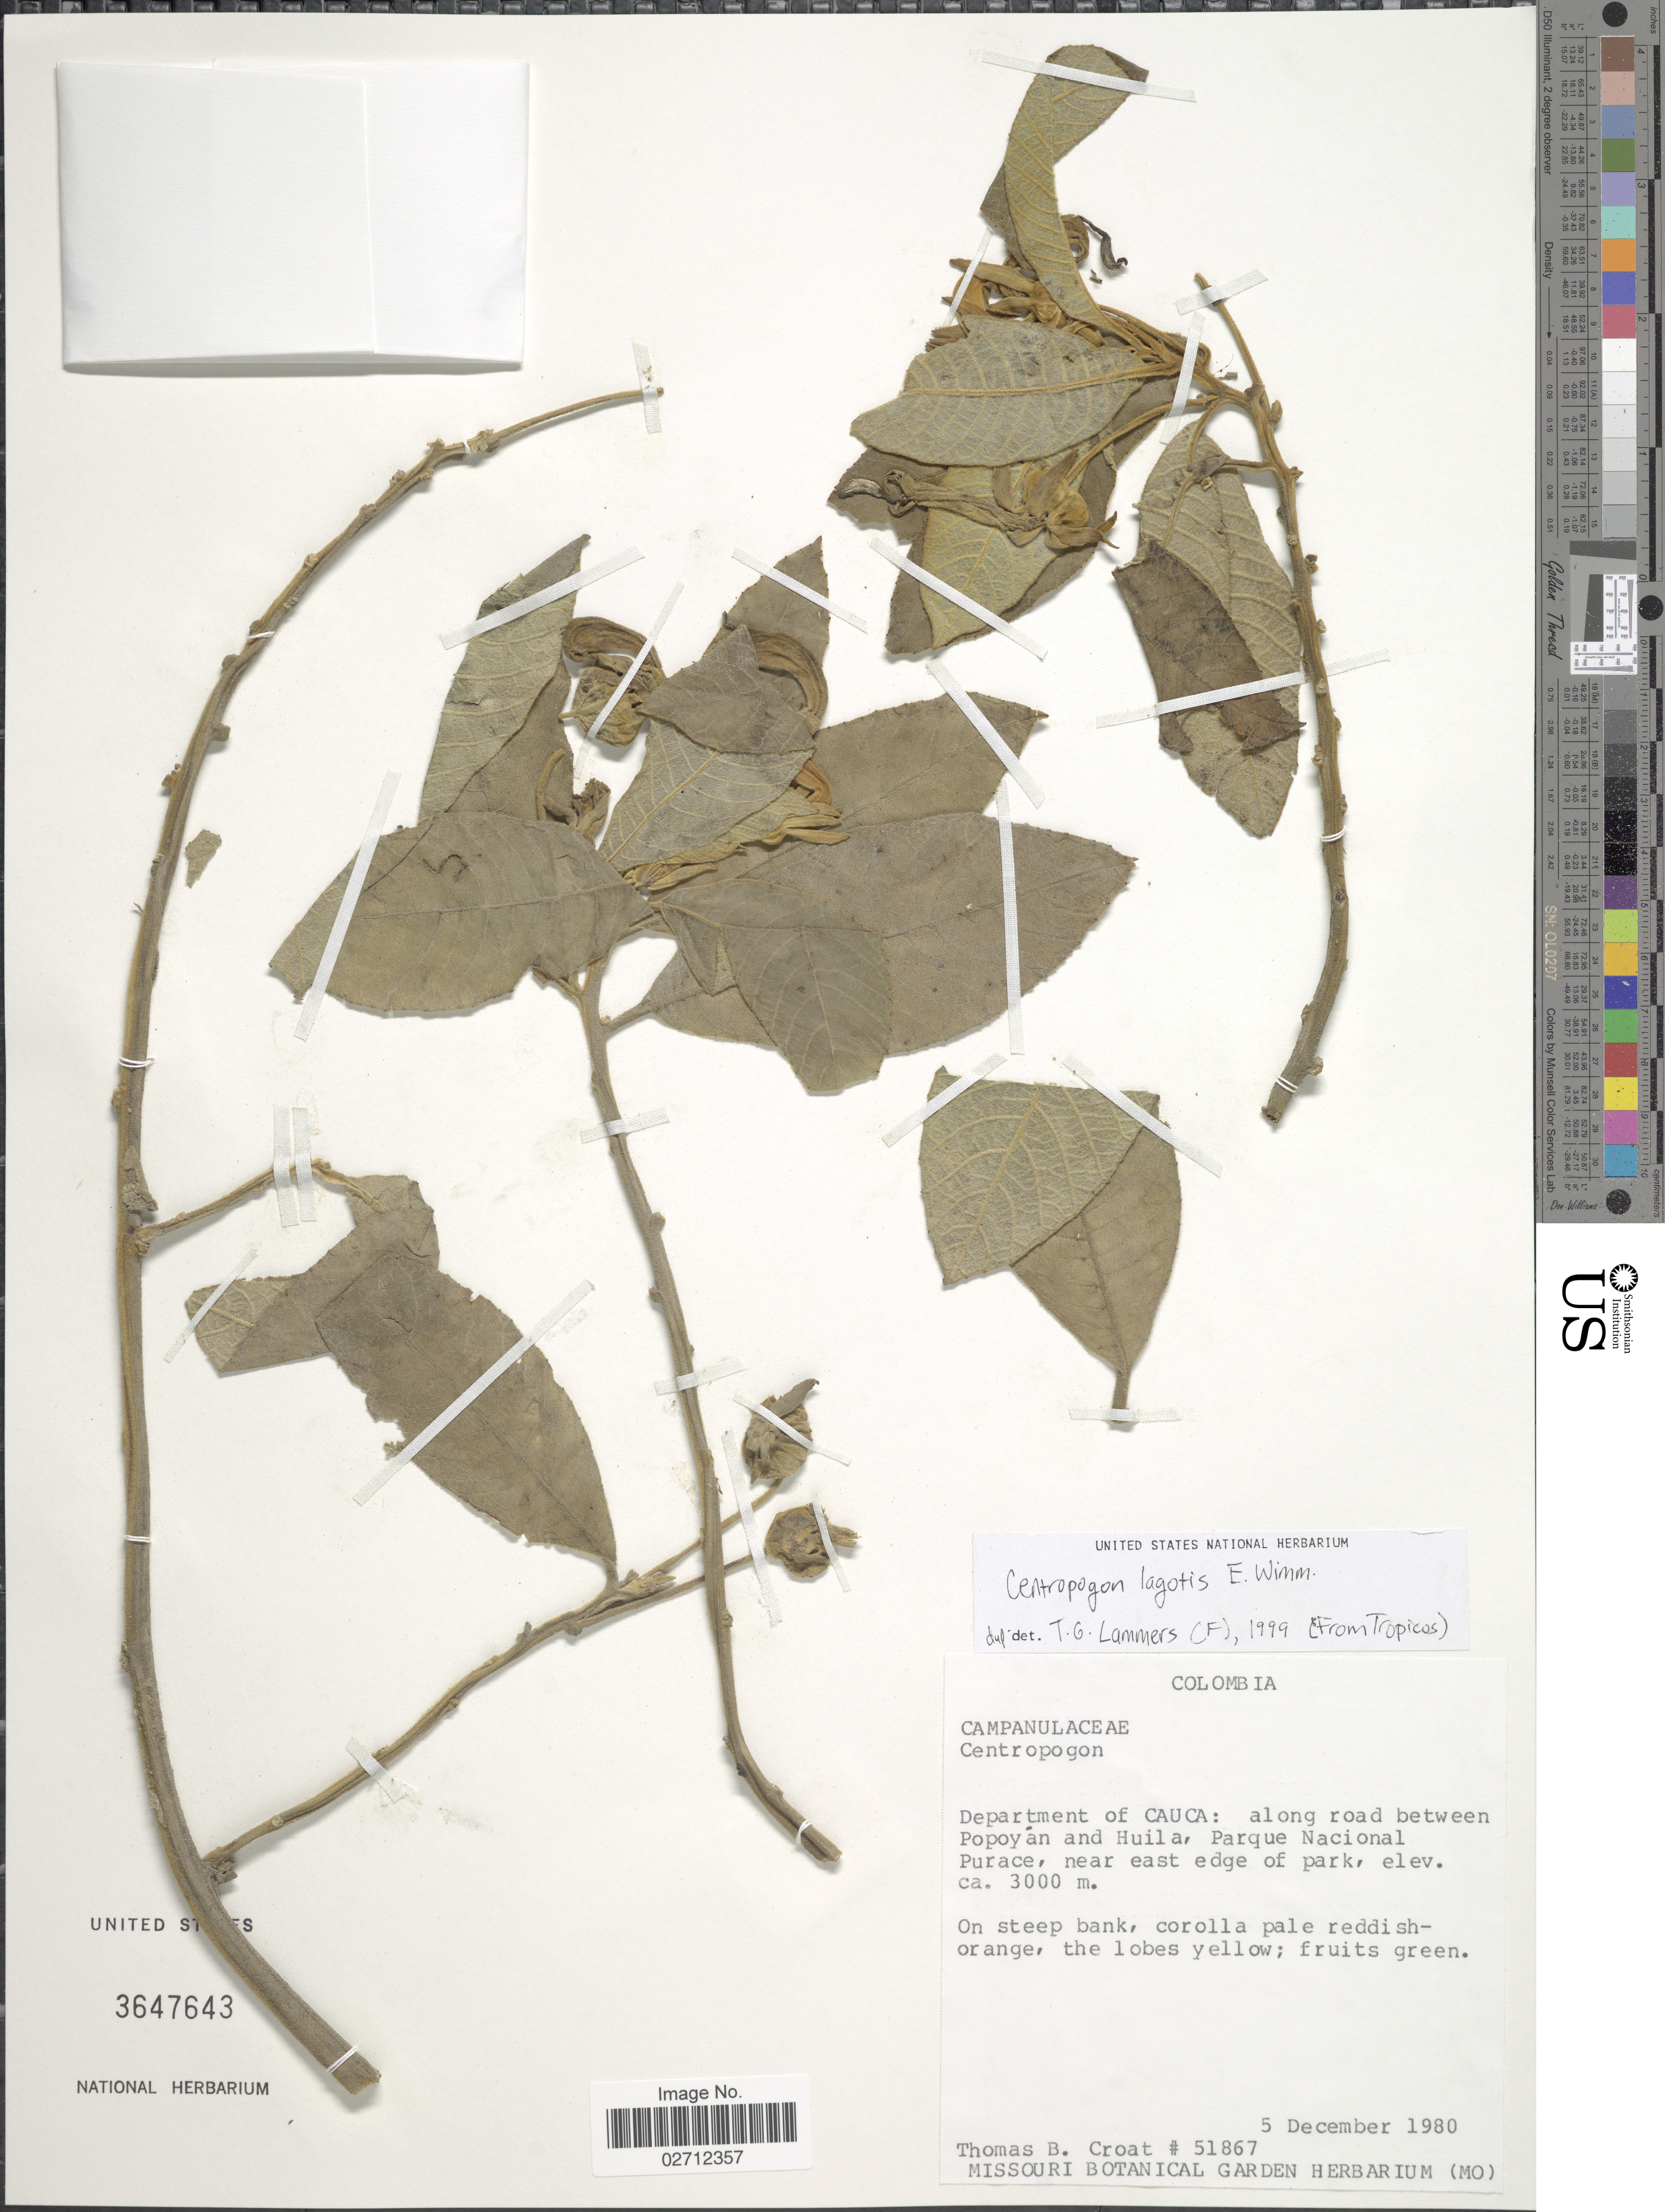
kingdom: Plantae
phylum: Tracheophyta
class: Magnoliopsida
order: Asterales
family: Campanulaceae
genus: Centropogon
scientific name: Centropogon lagotis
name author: E. Wimm.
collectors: T. B. Croat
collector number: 51867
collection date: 1980-12-05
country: Colombia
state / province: Cauca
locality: Department of Cauca: along road between Popoyán and Huila, Parque Nacional Purace, near east edge of park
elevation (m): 3000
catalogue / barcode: US 3647643